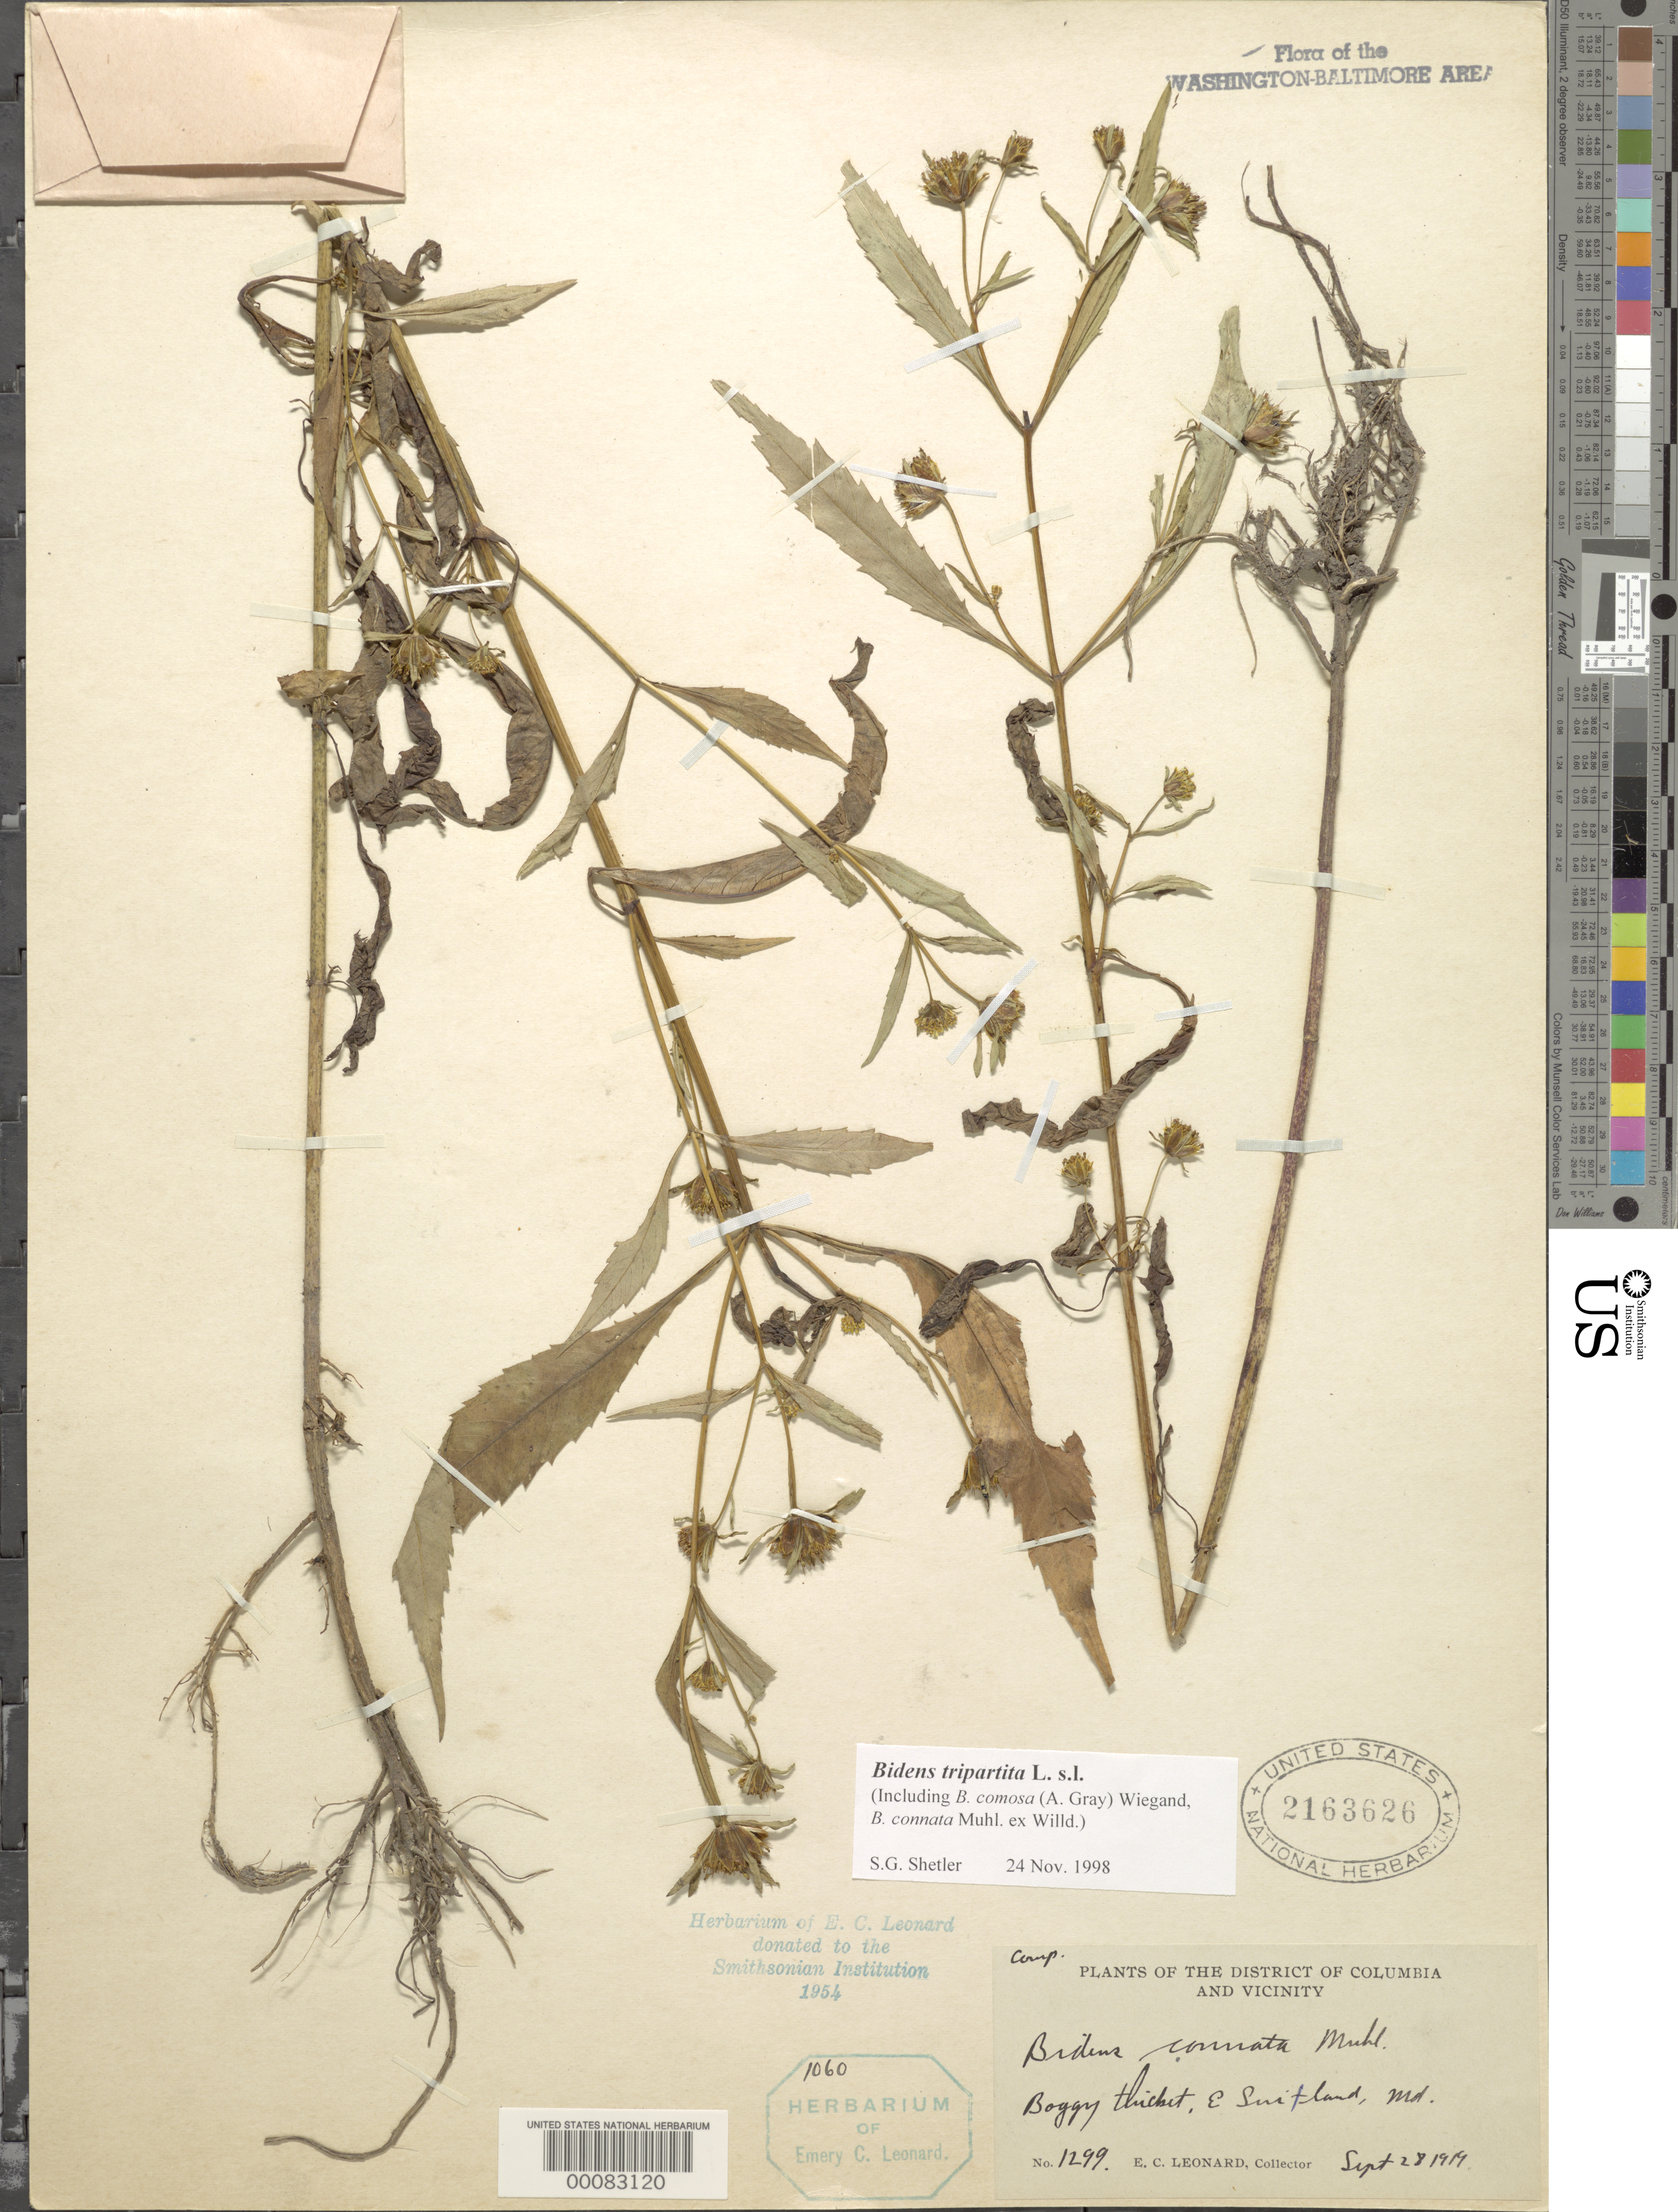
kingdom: Plantae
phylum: Tracheophyta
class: Magnoliopsida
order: Asterales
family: Asteraceae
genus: Bidens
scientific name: Bidens tripartita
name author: L.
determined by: Shetler, Stanwyn G., (US), NMNH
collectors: E. C. Leonard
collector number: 1299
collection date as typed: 28 Sep 1919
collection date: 1919-09-28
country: United States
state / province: Maryland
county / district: Prince George's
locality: Suitland Bog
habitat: Boggy thicket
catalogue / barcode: US 2163626